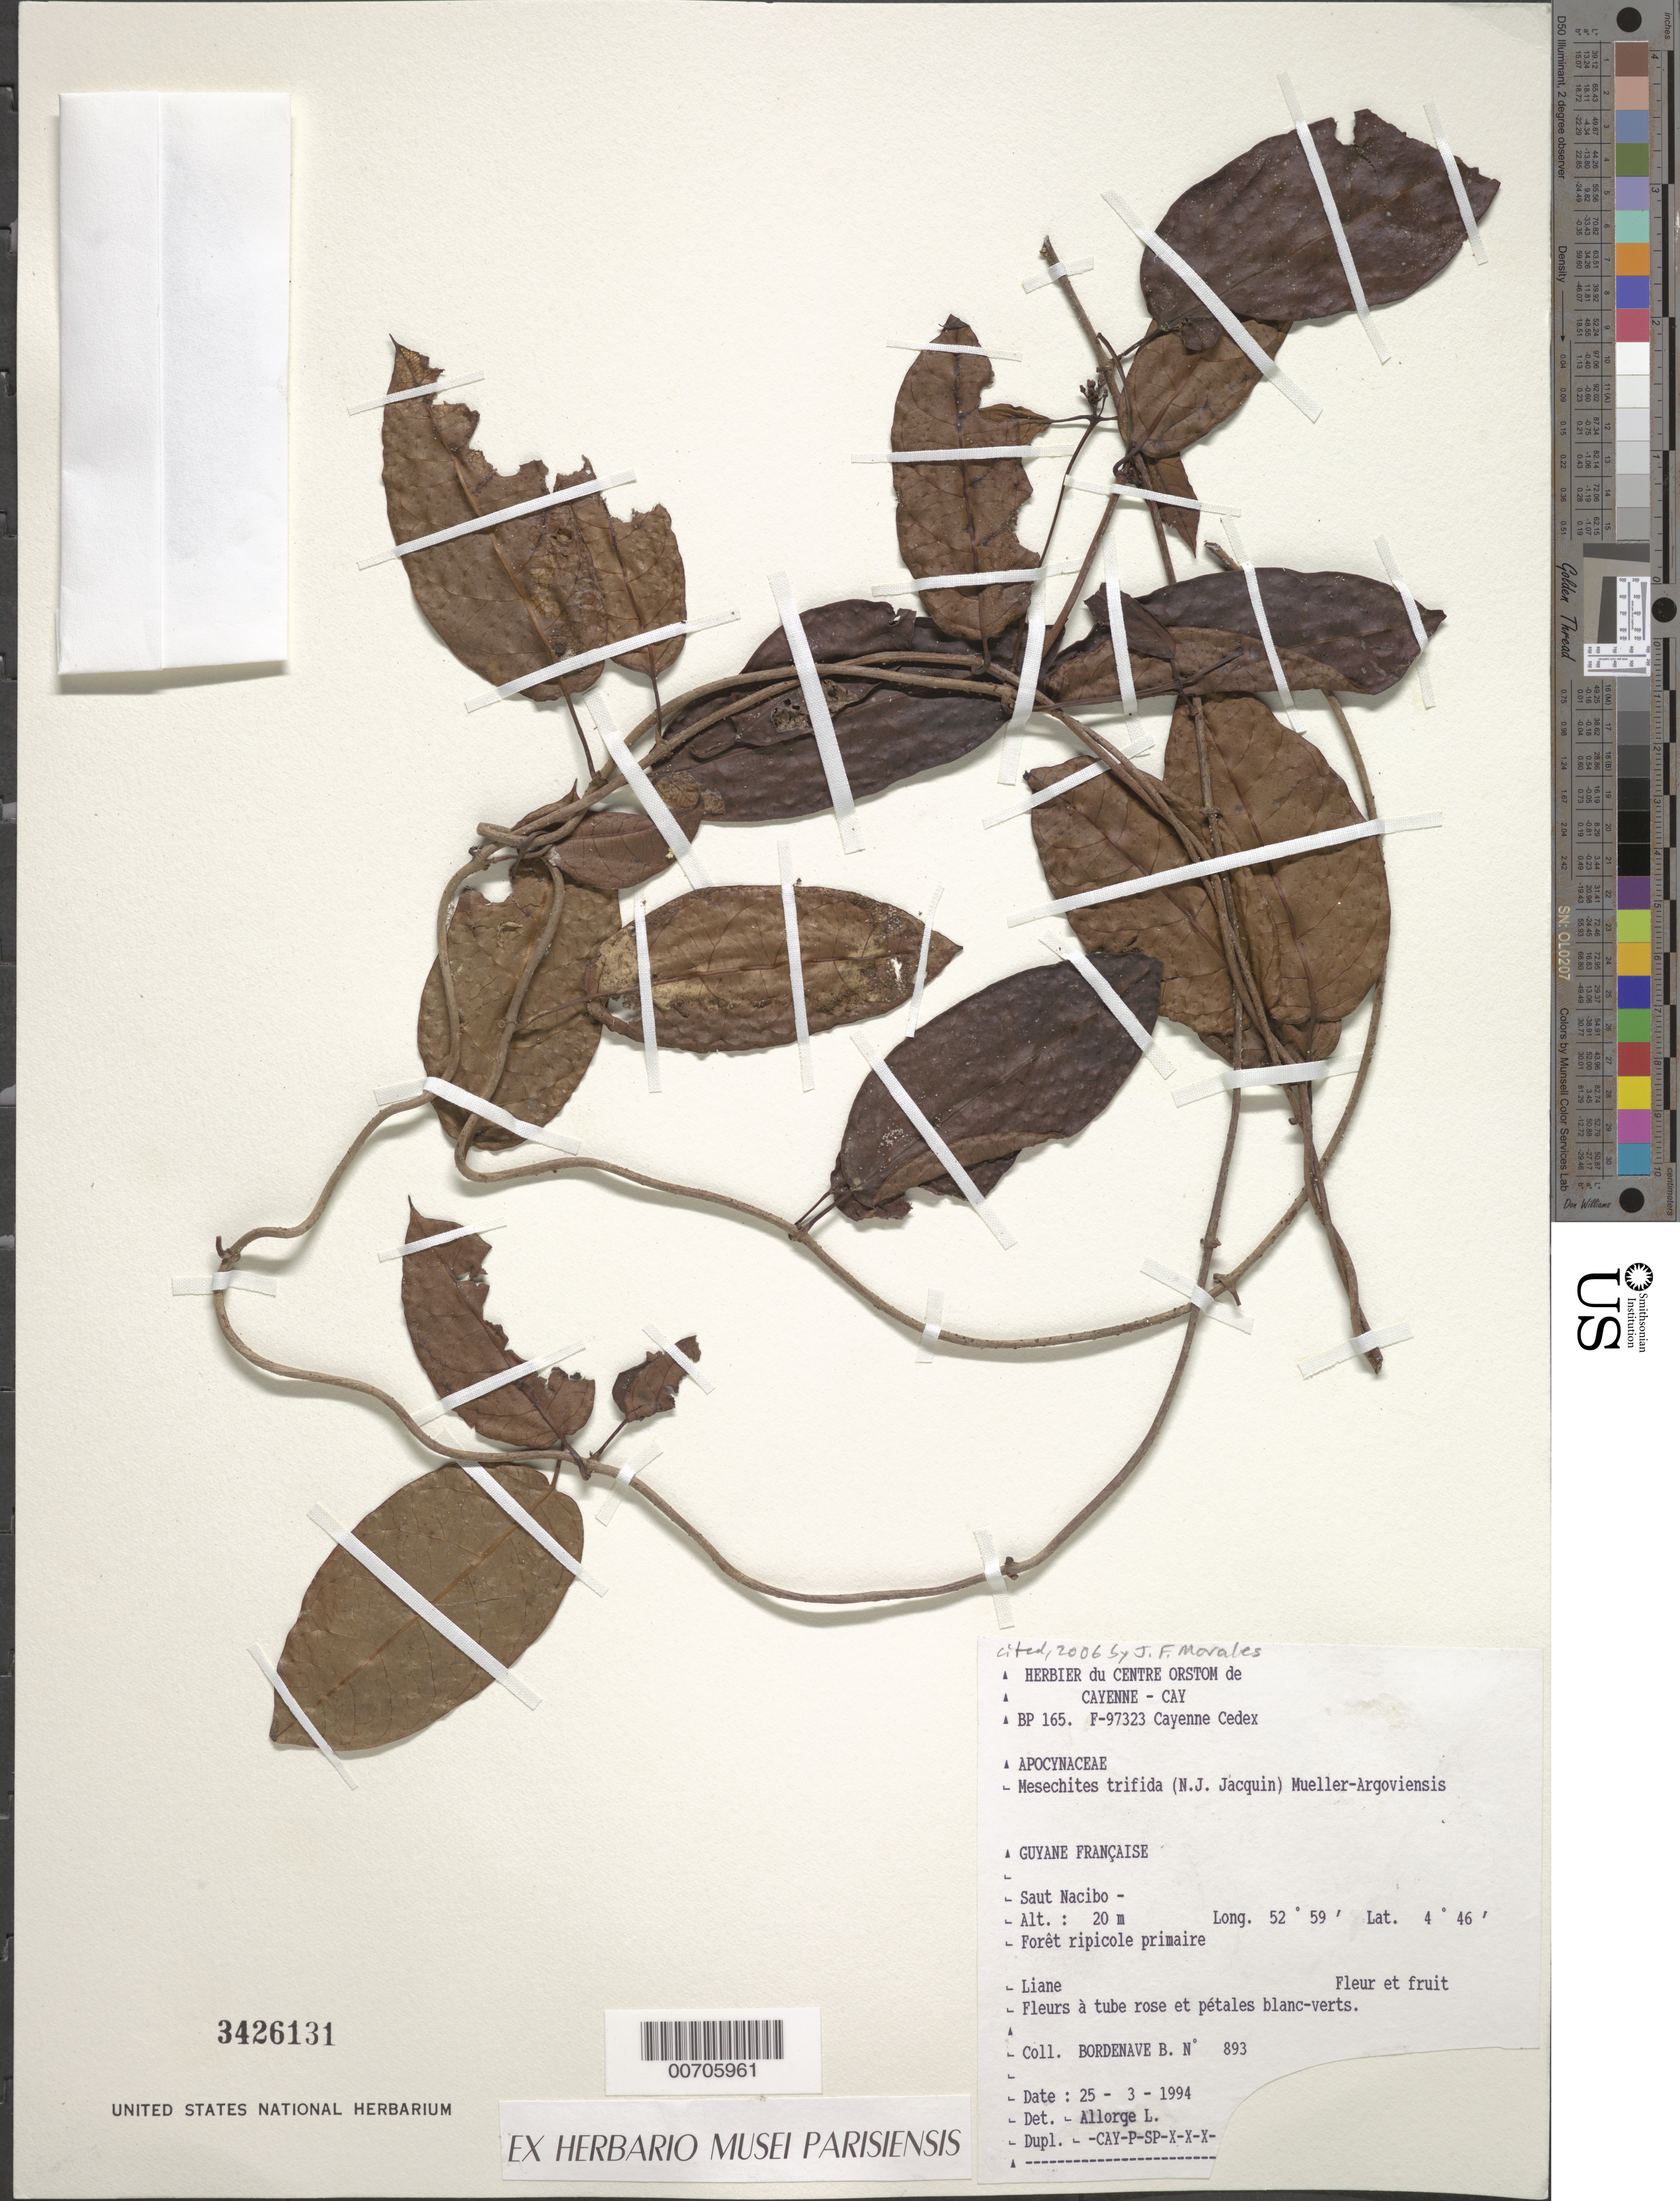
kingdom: Plantae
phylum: Tracheophyta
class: Magnoliopsida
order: Gentianales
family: Apocynaceae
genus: Mesechites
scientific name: Mesechites trifidus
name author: (Jacq.) Müll. Arg.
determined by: Allorge, L.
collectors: B. Bordenave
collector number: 893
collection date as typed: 25-Mar-94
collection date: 1994-03-25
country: French Guiana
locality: Saut Nacibo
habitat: Primary riparian forest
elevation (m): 20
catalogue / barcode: US 3426131